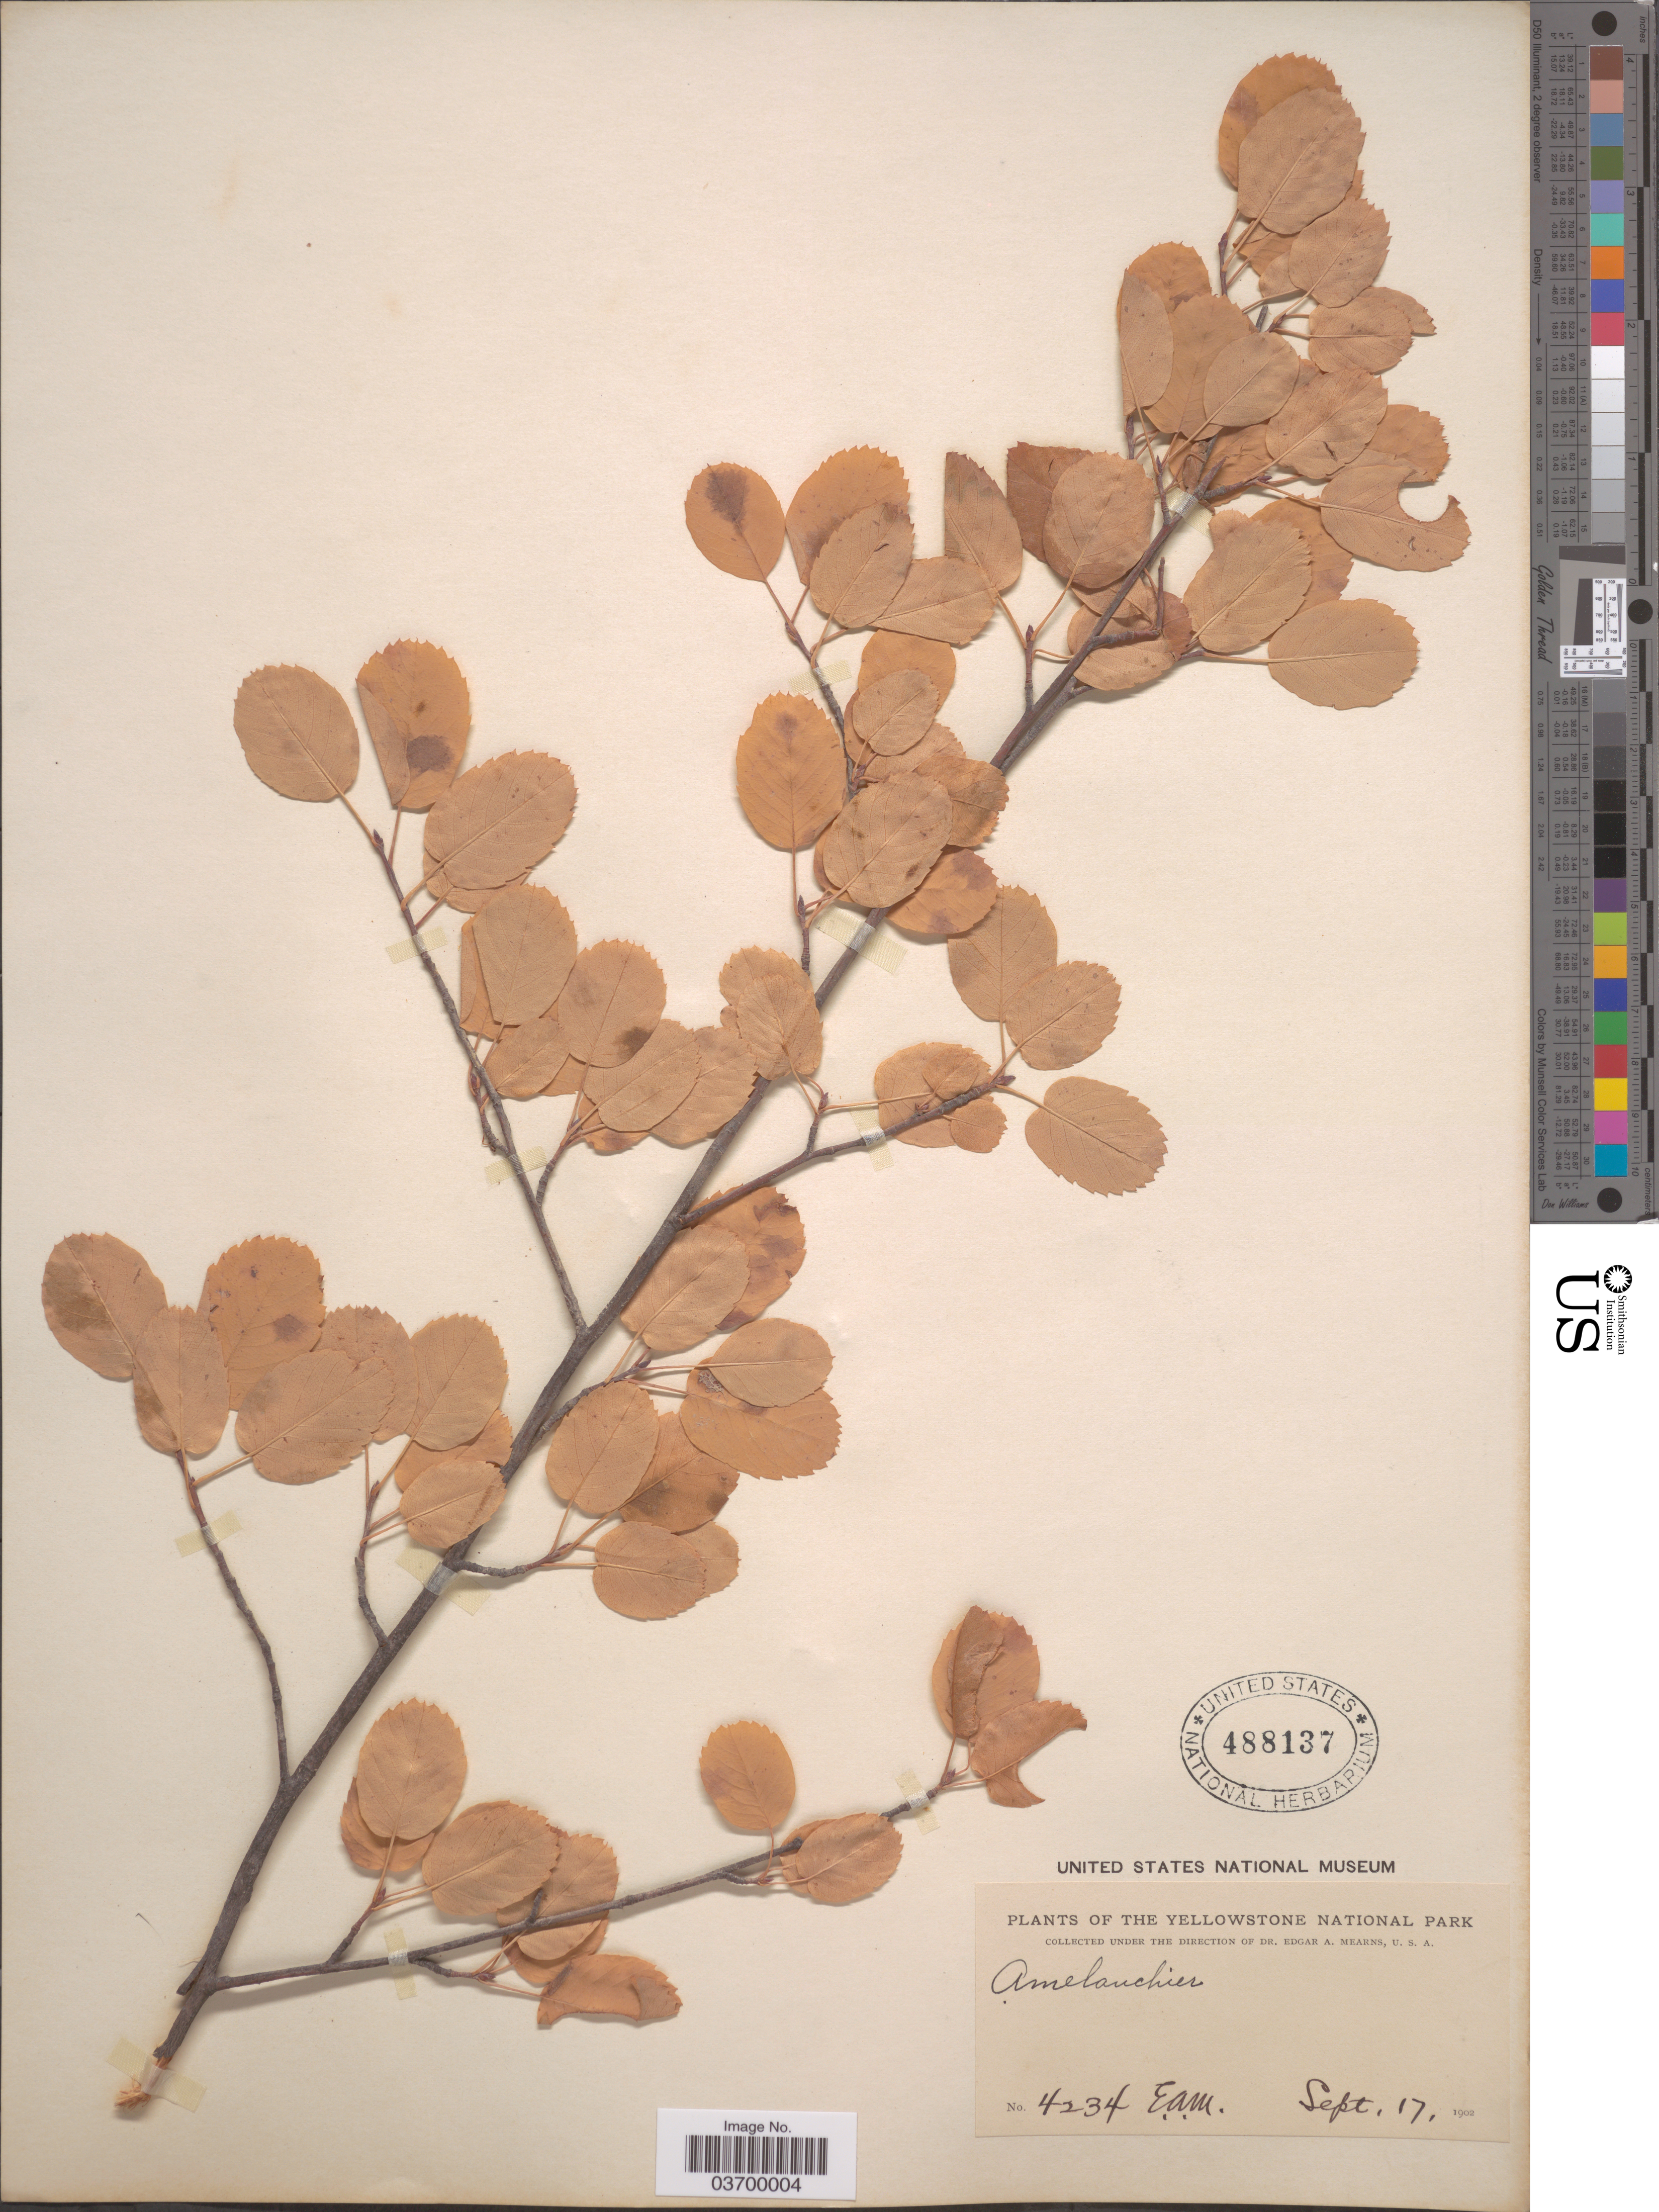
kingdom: Plantae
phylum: Tracheophyta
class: Magnoliopsida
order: Rosales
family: Rosaceae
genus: Amelanchier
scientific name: Amelanchier alnifolia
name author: (Nutt.) Nutt. ex M. Roem.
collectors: E. A. Mearns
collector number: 4234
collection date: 1902-09-17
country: United States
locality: The Yellowstone National Park.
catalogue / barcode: US 488137